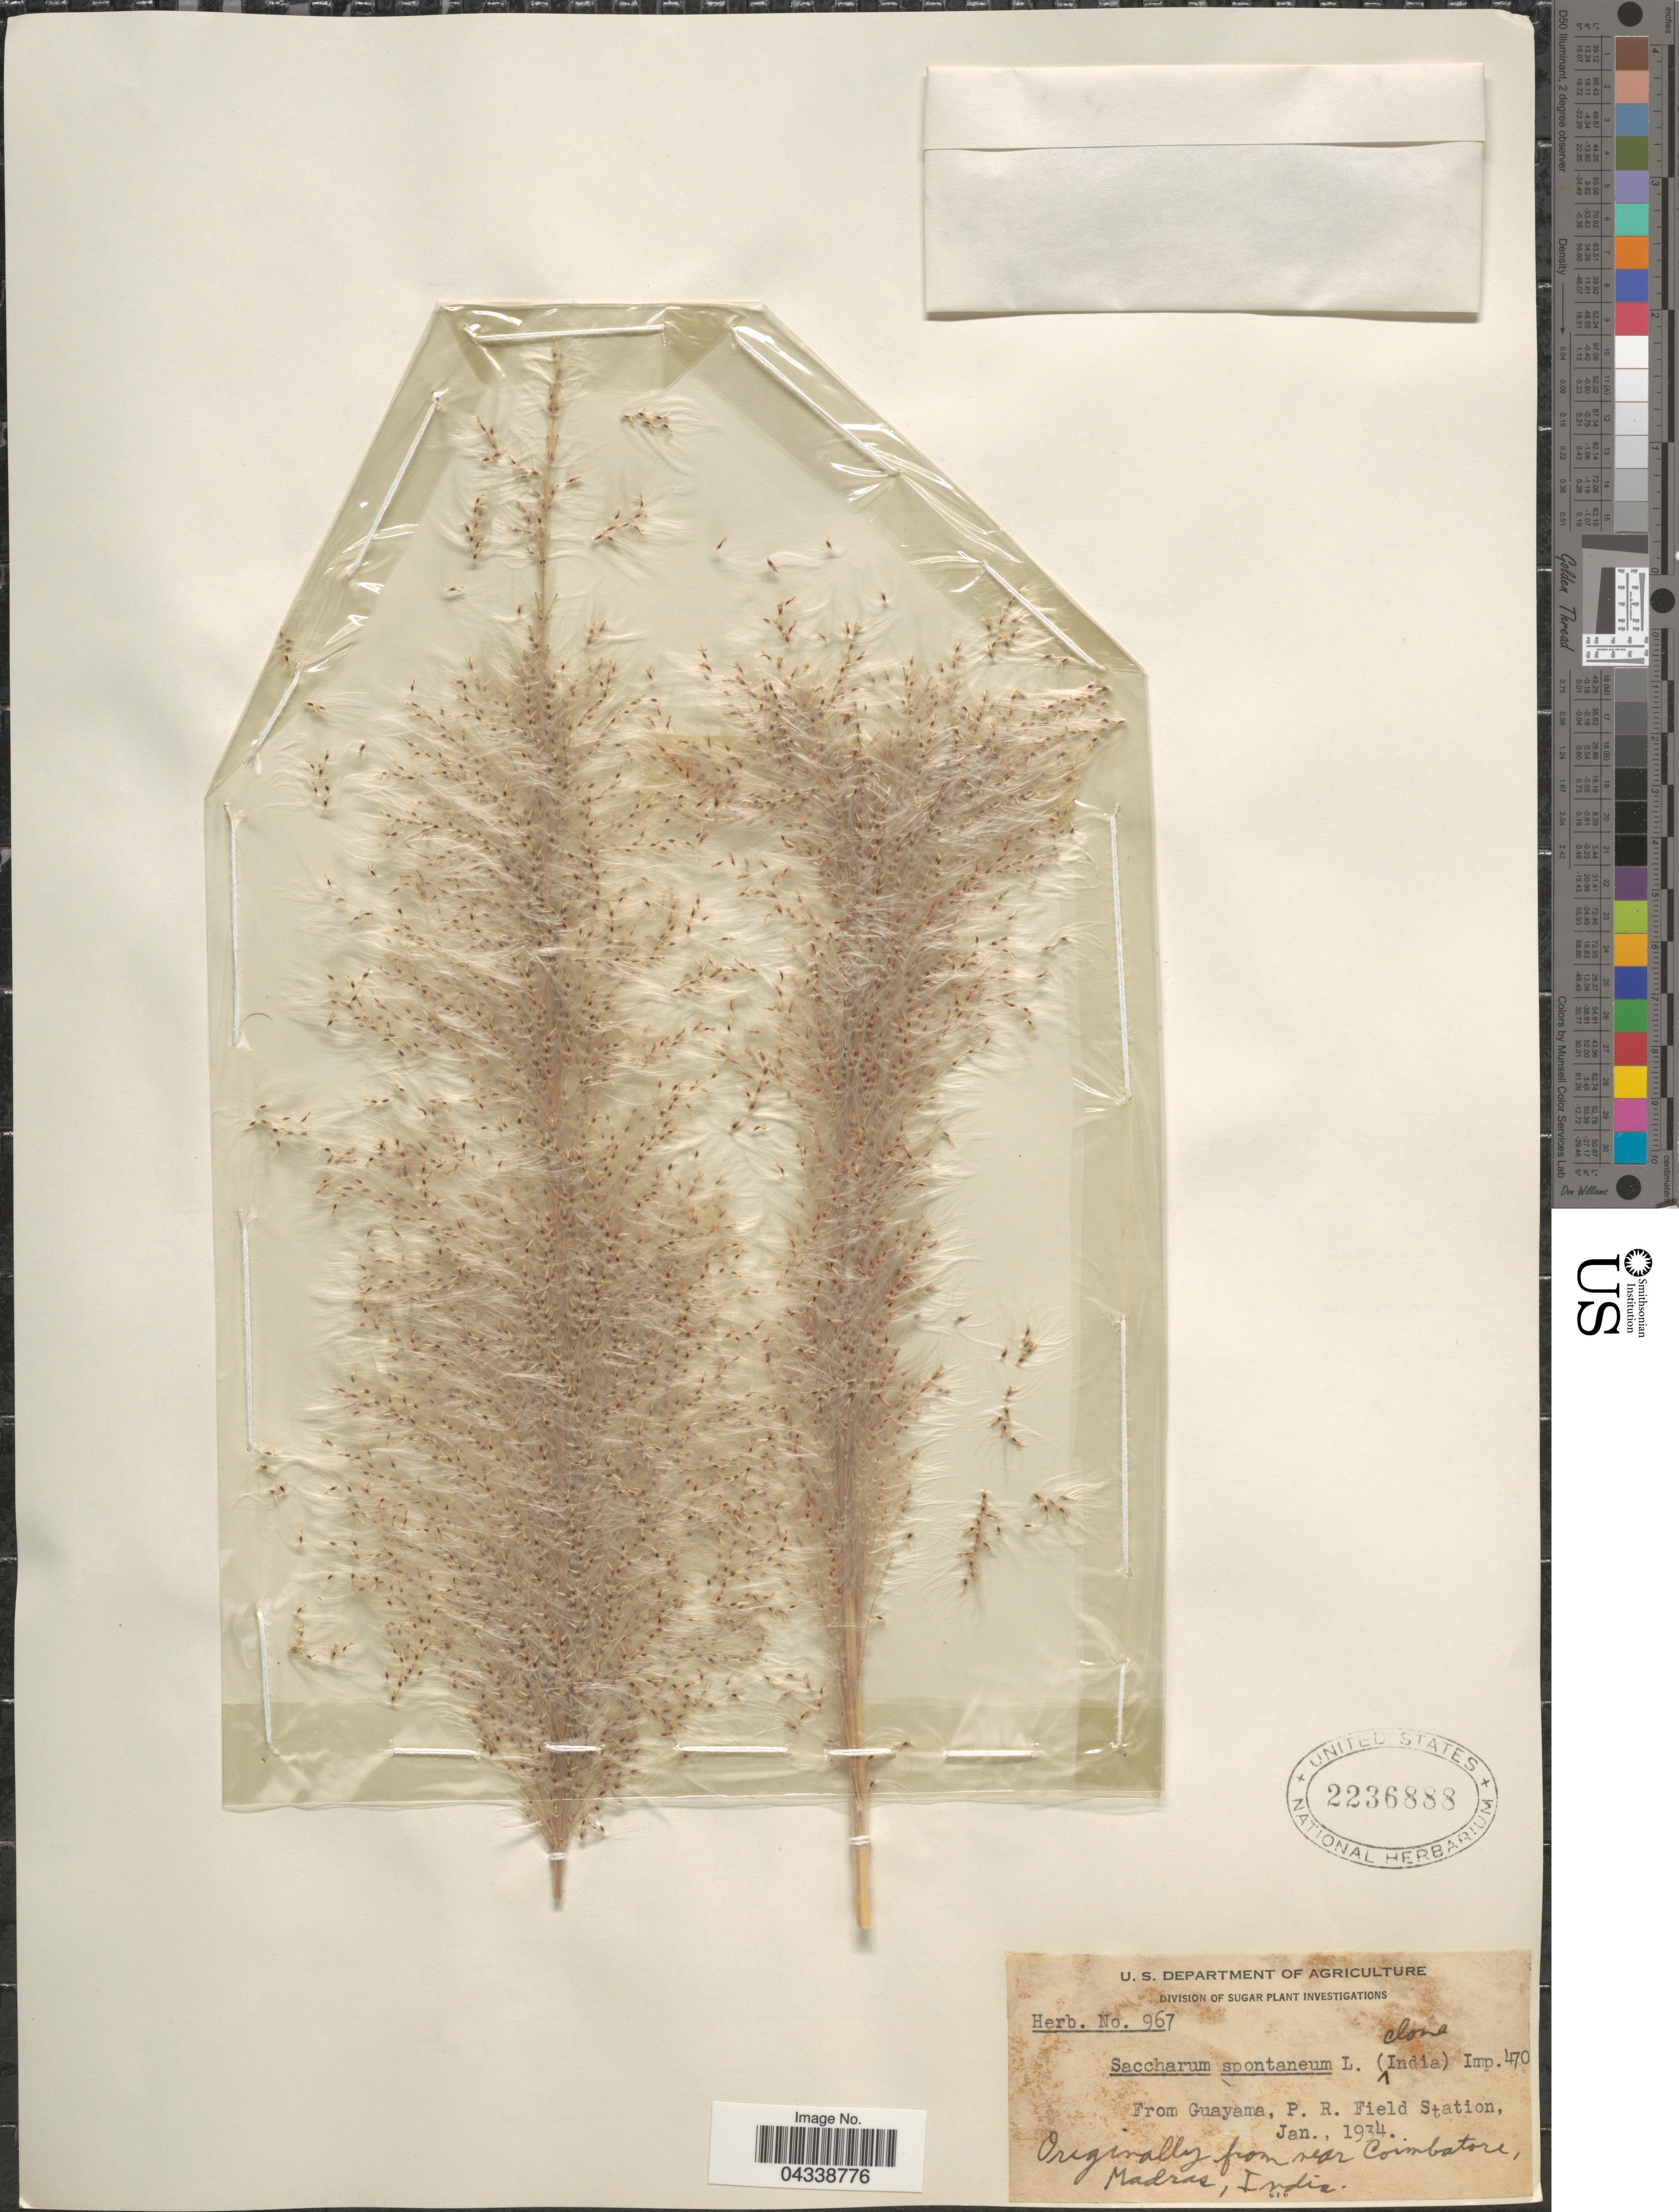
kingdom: Plantae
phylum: Tracheophyta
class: Liliopsida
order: Poales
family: Poaceae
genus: Saccharum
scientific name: Saccharum spontaneum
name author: L.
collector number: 967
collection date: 1934-01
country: Puerto Rico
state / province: Guayama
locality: P. R. Field Station.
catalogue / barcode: US 2236888